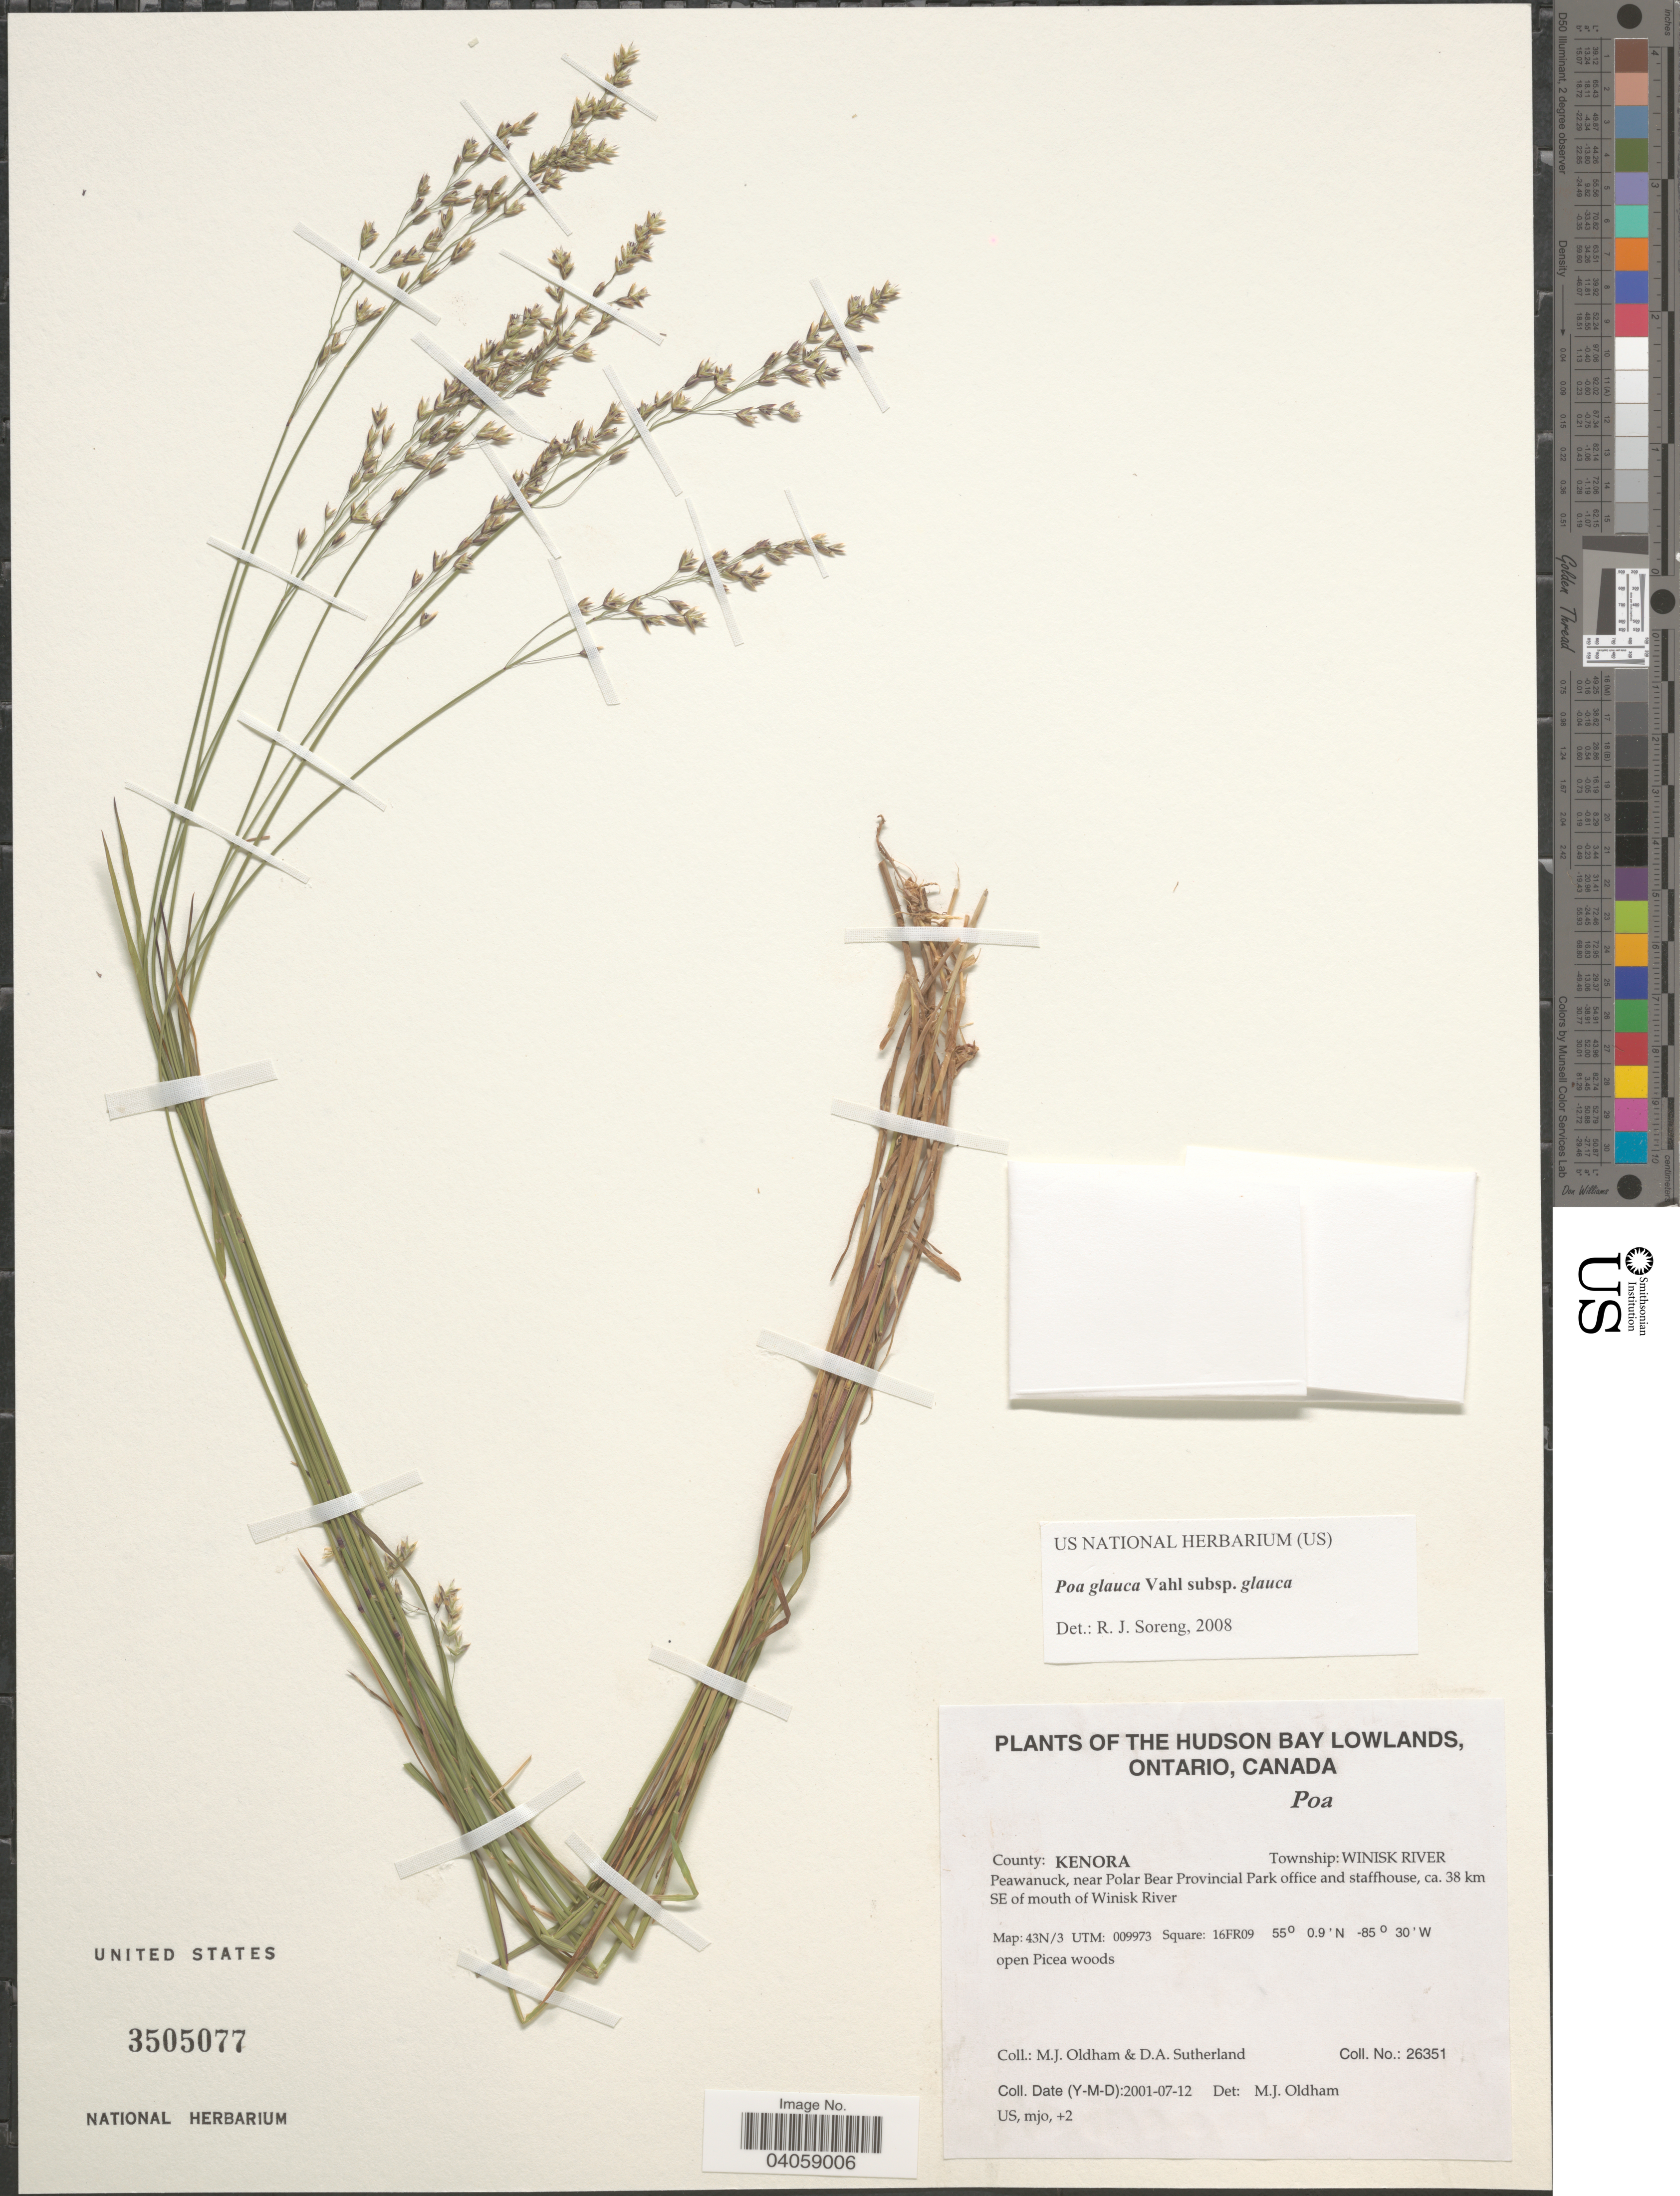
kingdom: Plantae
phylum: Tracheophyta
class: Liliopsida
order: Poales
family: Poaceae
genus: Poa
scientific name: Poa glauca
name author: Vahl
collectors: M. Oldham & D. Sutherland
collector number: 26351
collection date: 2001-07-12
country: Canada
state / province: Ontario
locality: Hudson Bay Lowlands. County: Kenora. Township: Winisk River. Peawanuck , near Polar Bear Provincial Park office and staffhouse, ca. 38 km SE of mouth of Winisk River. Map 43N/1 UTM:009973 Square:16FR09 open Picea woods.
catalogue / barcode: US 3505077